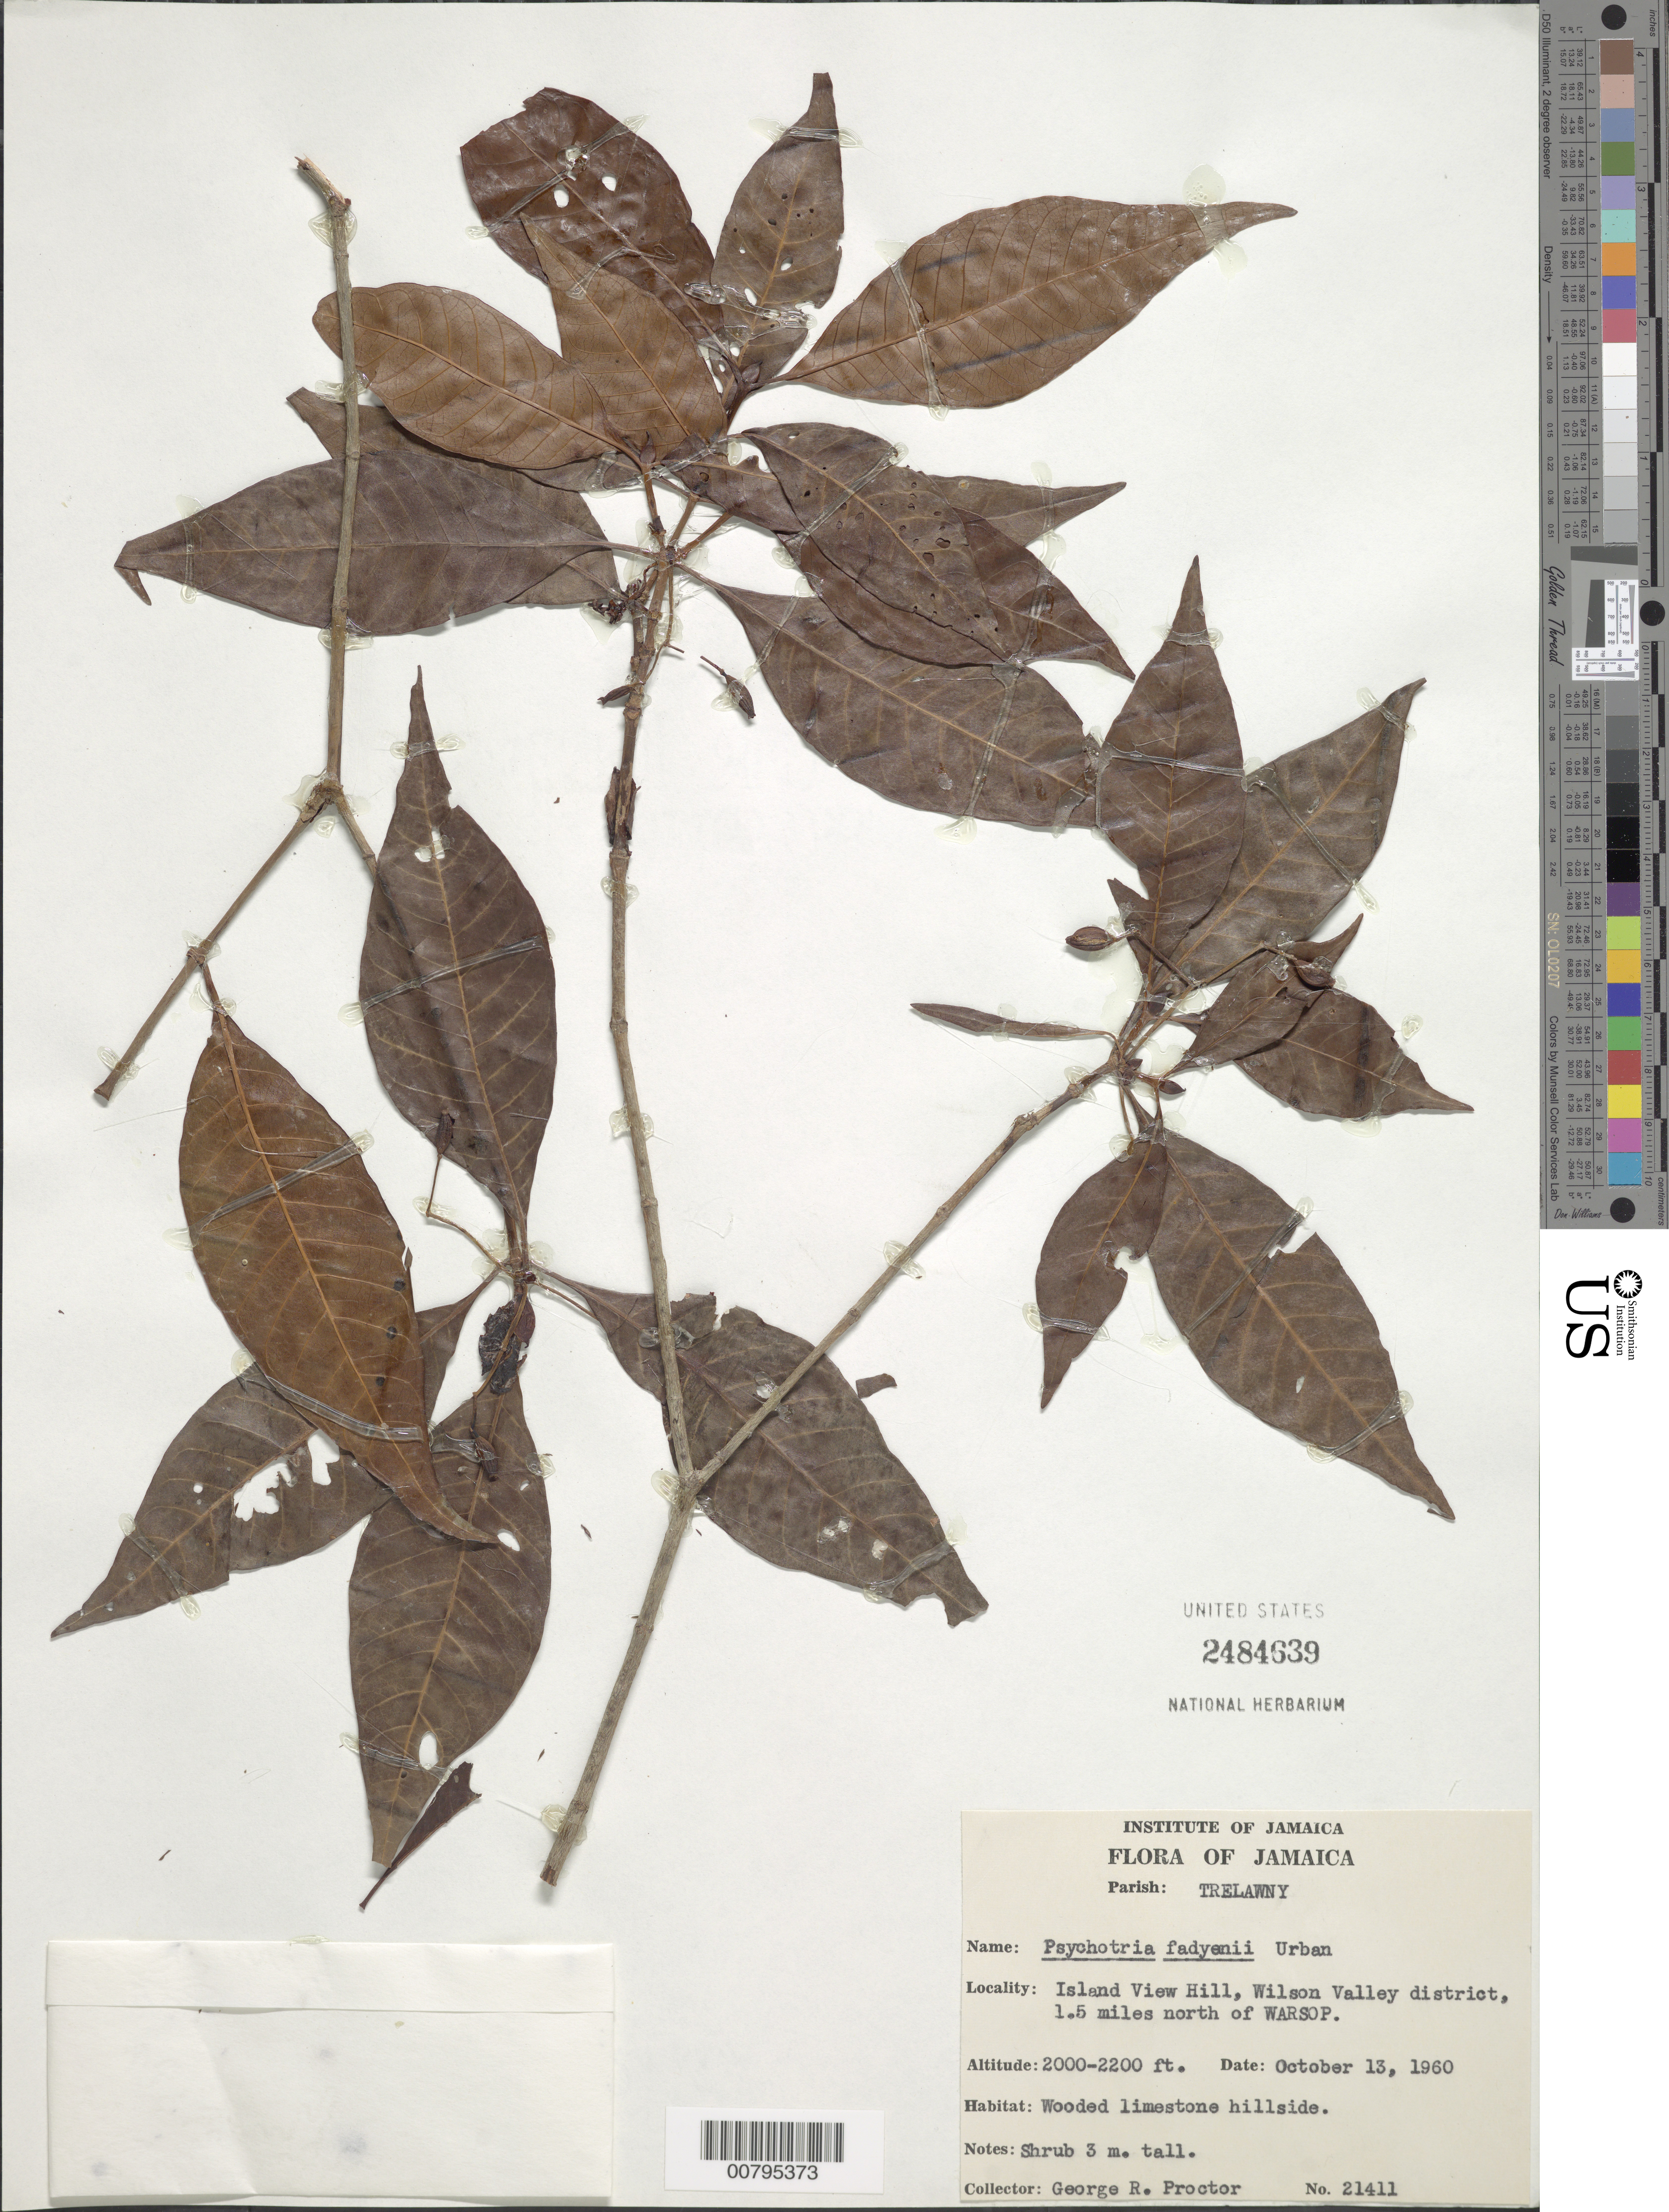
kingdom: Plantae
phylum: Tracheophyta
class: Magnoliopsida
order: Gentianales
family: Rubiaceae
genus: Psychotria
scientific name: Psychotria evenia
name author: C. Wright ex Griseb.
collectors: G. R. Proctor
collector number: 21411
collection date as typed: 13 Oct 1960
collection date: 1960-10-13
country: Jamaica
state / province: Trelawny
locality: Island View Hill, Wilson Valley District, 1.5. Miles north of WARSOP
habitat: Wooded limestone hillside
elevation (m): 610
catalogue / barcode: US 2484639